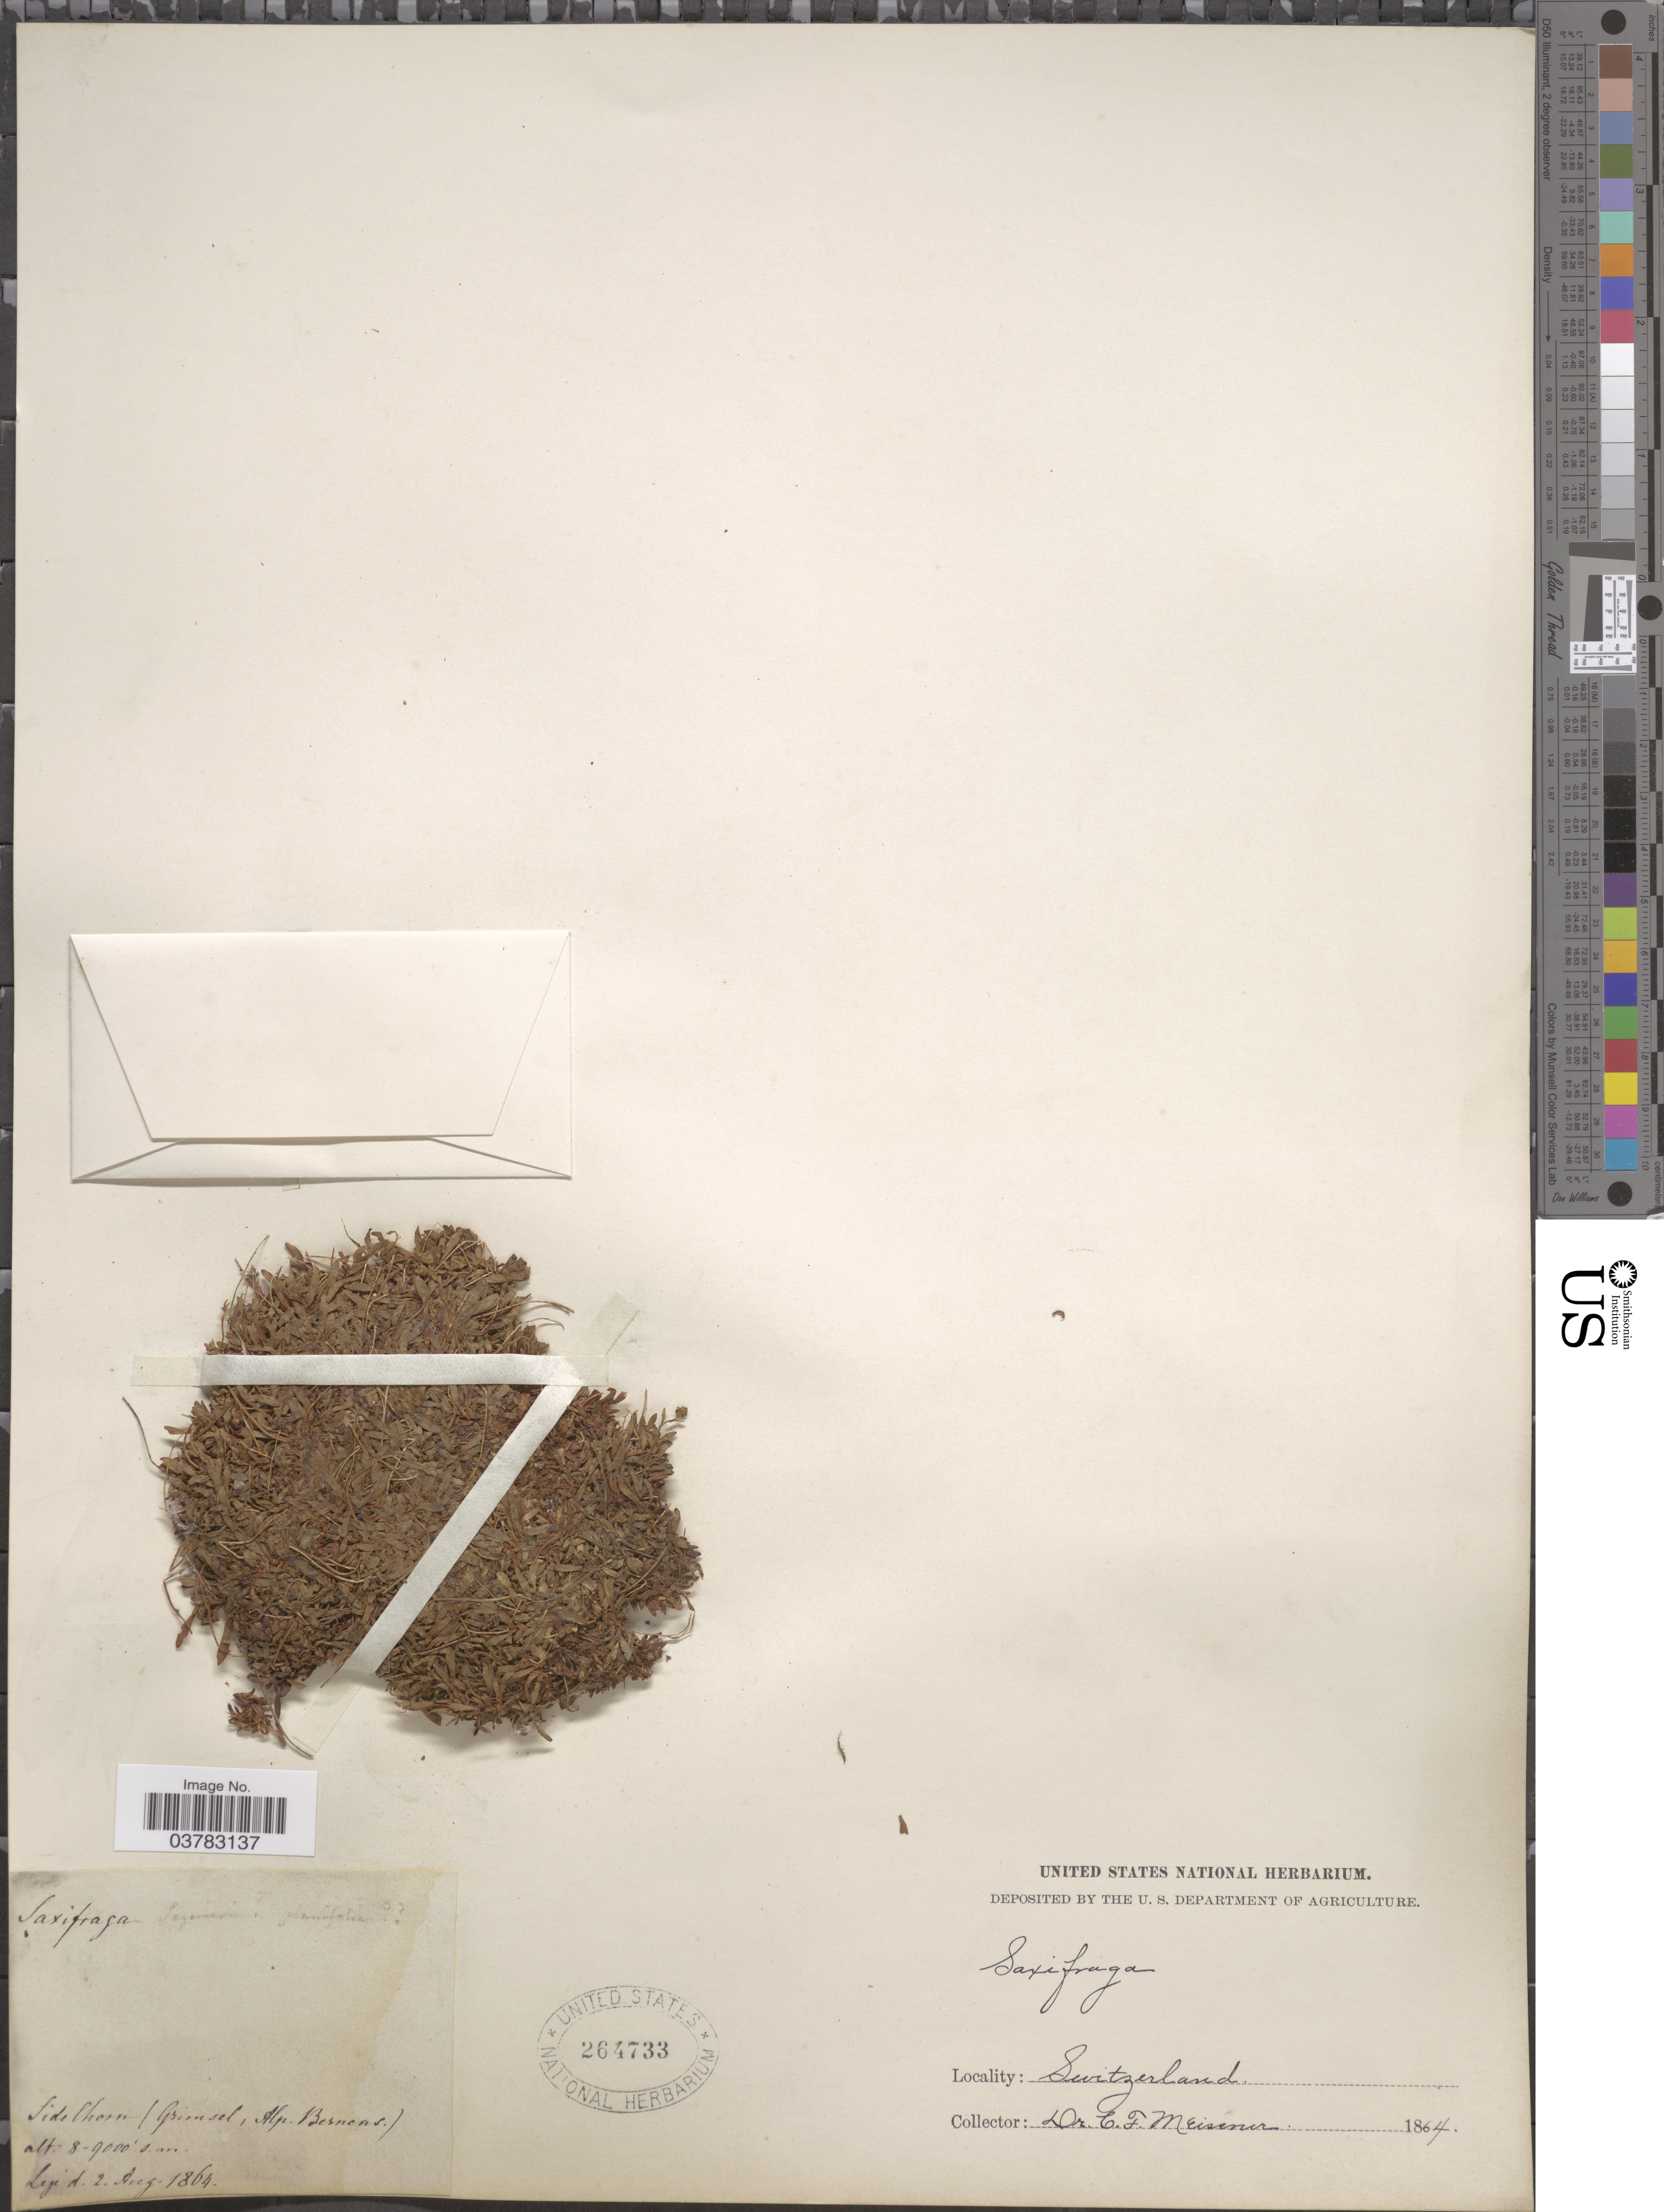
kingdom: Plantae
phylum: Tracheophyta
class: Magnoliopsida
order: Saxifragales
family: Saxifragaceae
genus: Saxifraga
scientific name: Saxifraga sp.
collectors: C. F. W. Meissner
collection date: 1864-08-02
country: Switzerland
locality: Sidelhorn (Grimsel, Alp. Bernens.).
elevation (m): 2438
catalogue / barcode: US 264733